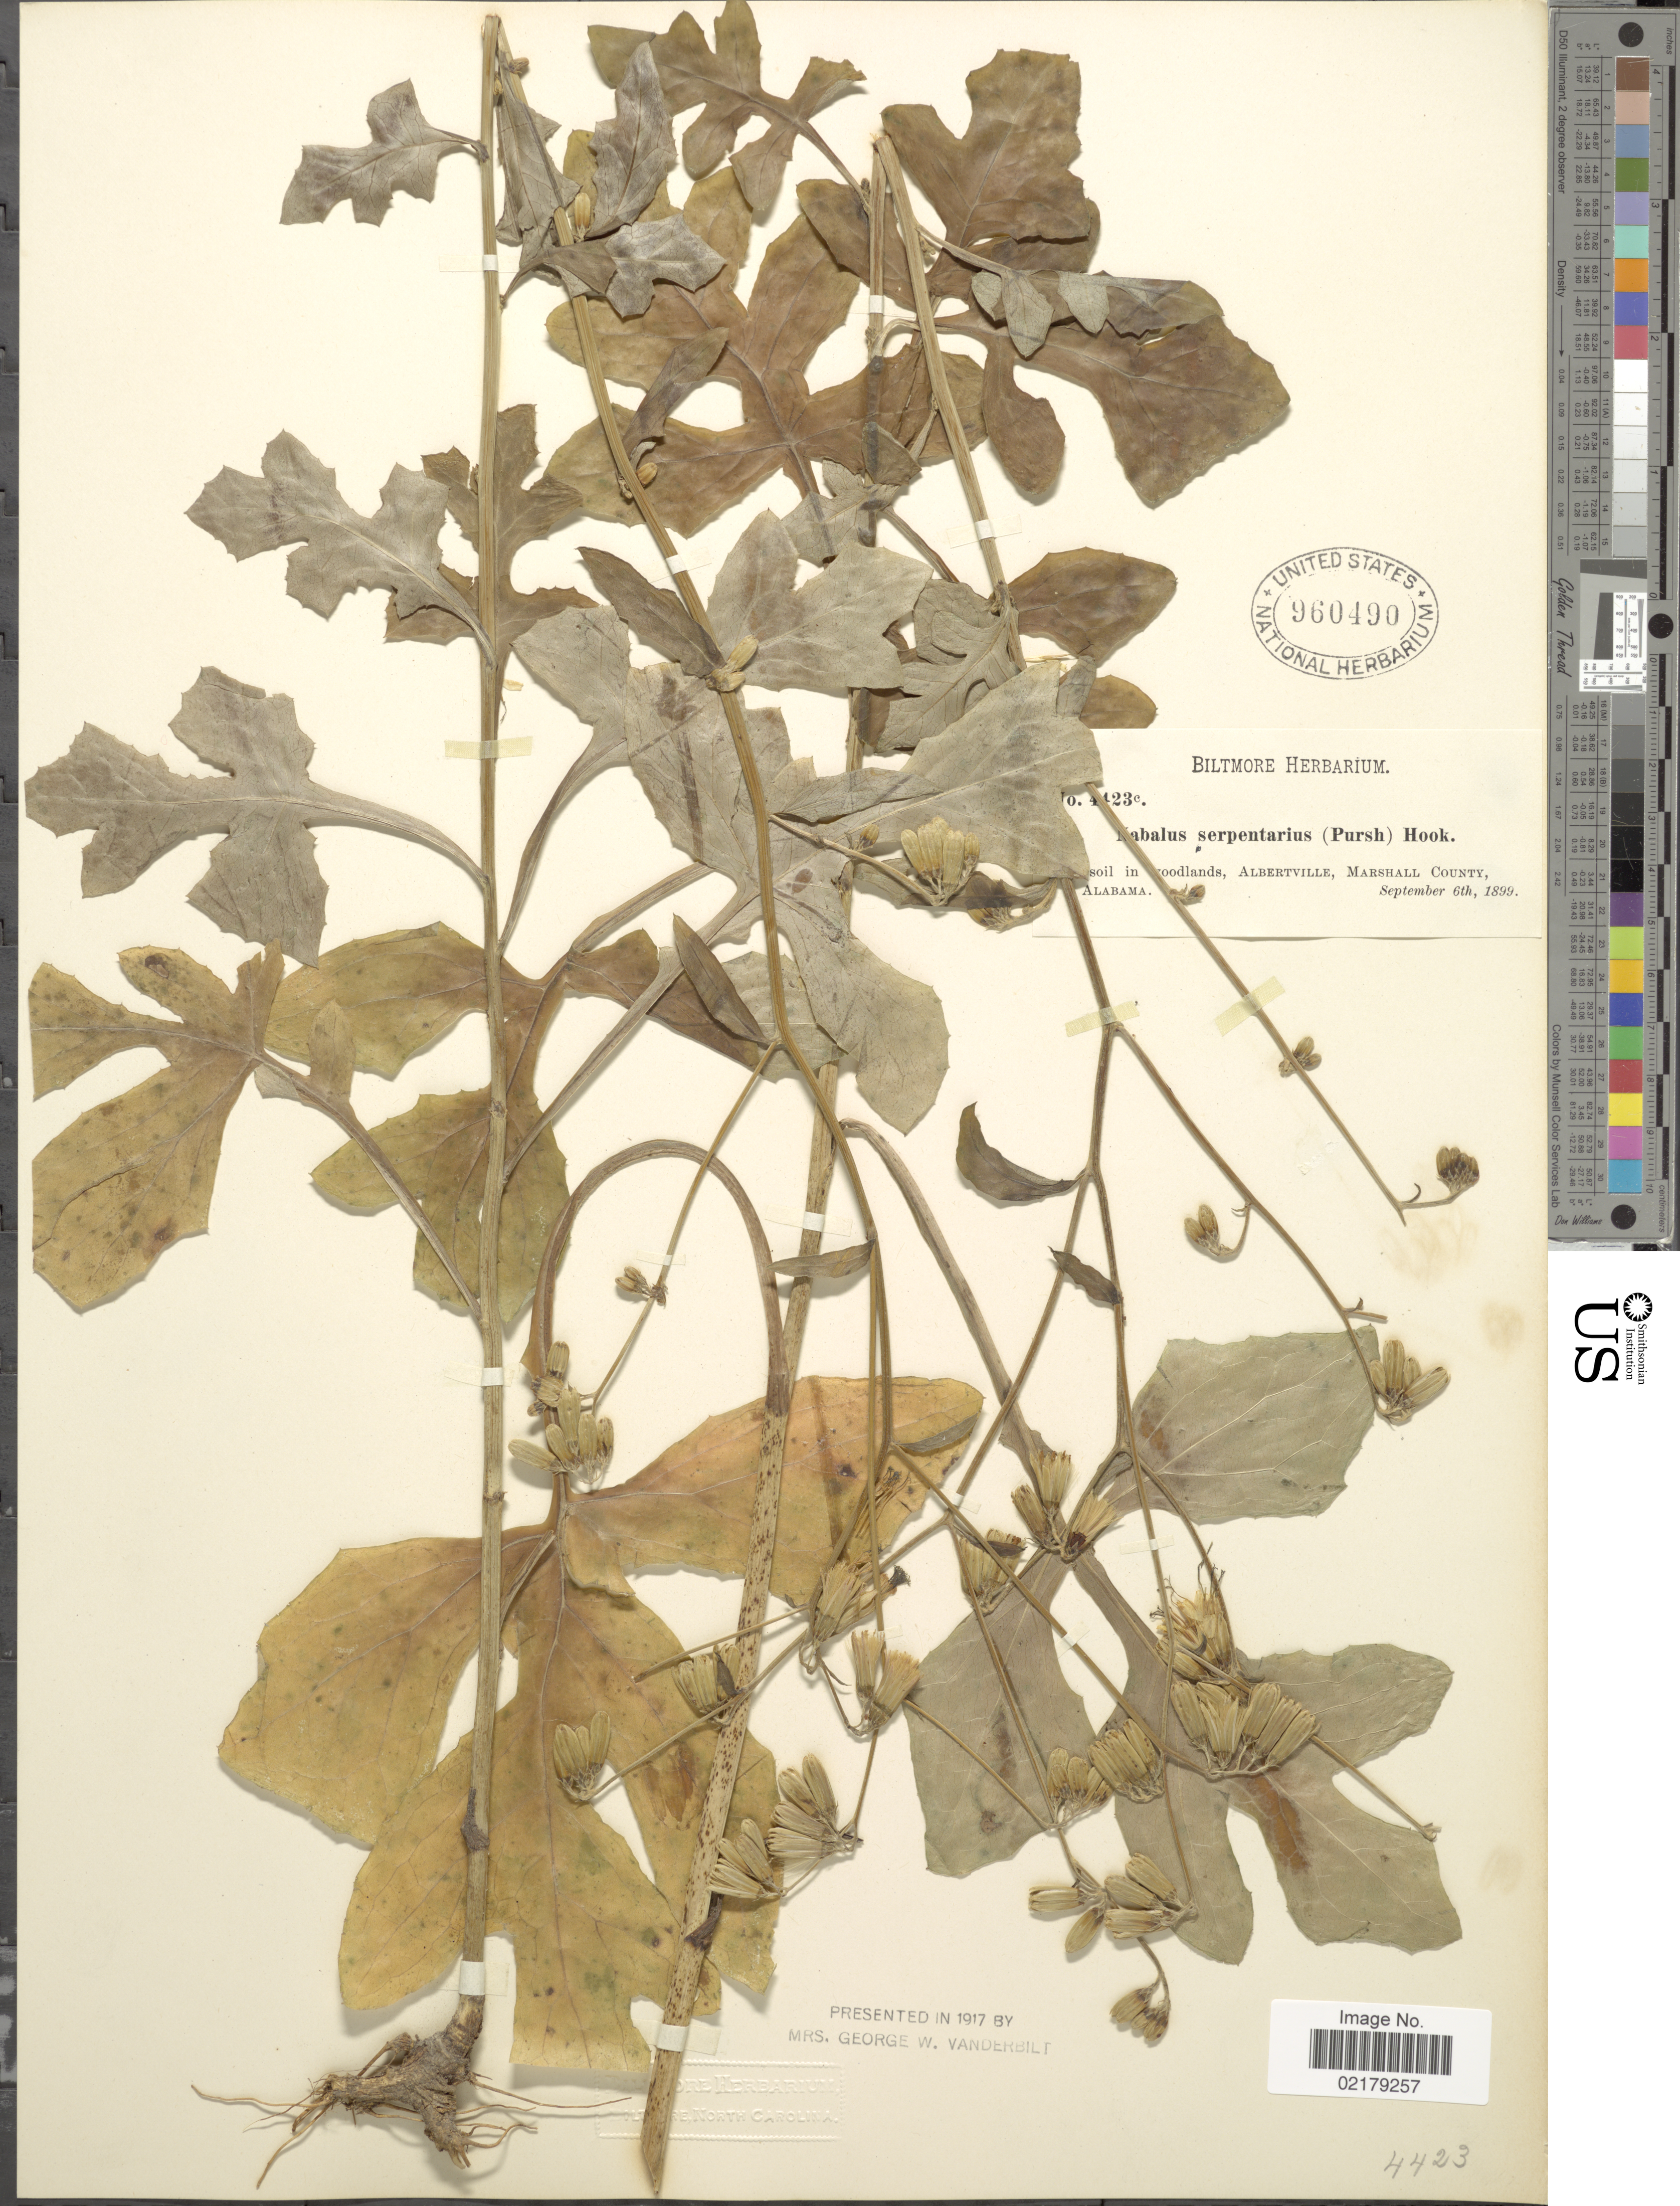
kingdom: Plantae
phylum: Tracheophyta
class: Magnoliopsida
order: Asterales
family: Asteraceae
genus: Nabalus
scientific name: Nabalus serpentarius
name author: (Pursh) Hook.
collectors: ex herb. Biltmore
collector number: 4!23c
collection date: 1899-09-06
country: United States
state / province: Alabama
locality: Albertville, Marshall County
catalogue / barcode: US 960490